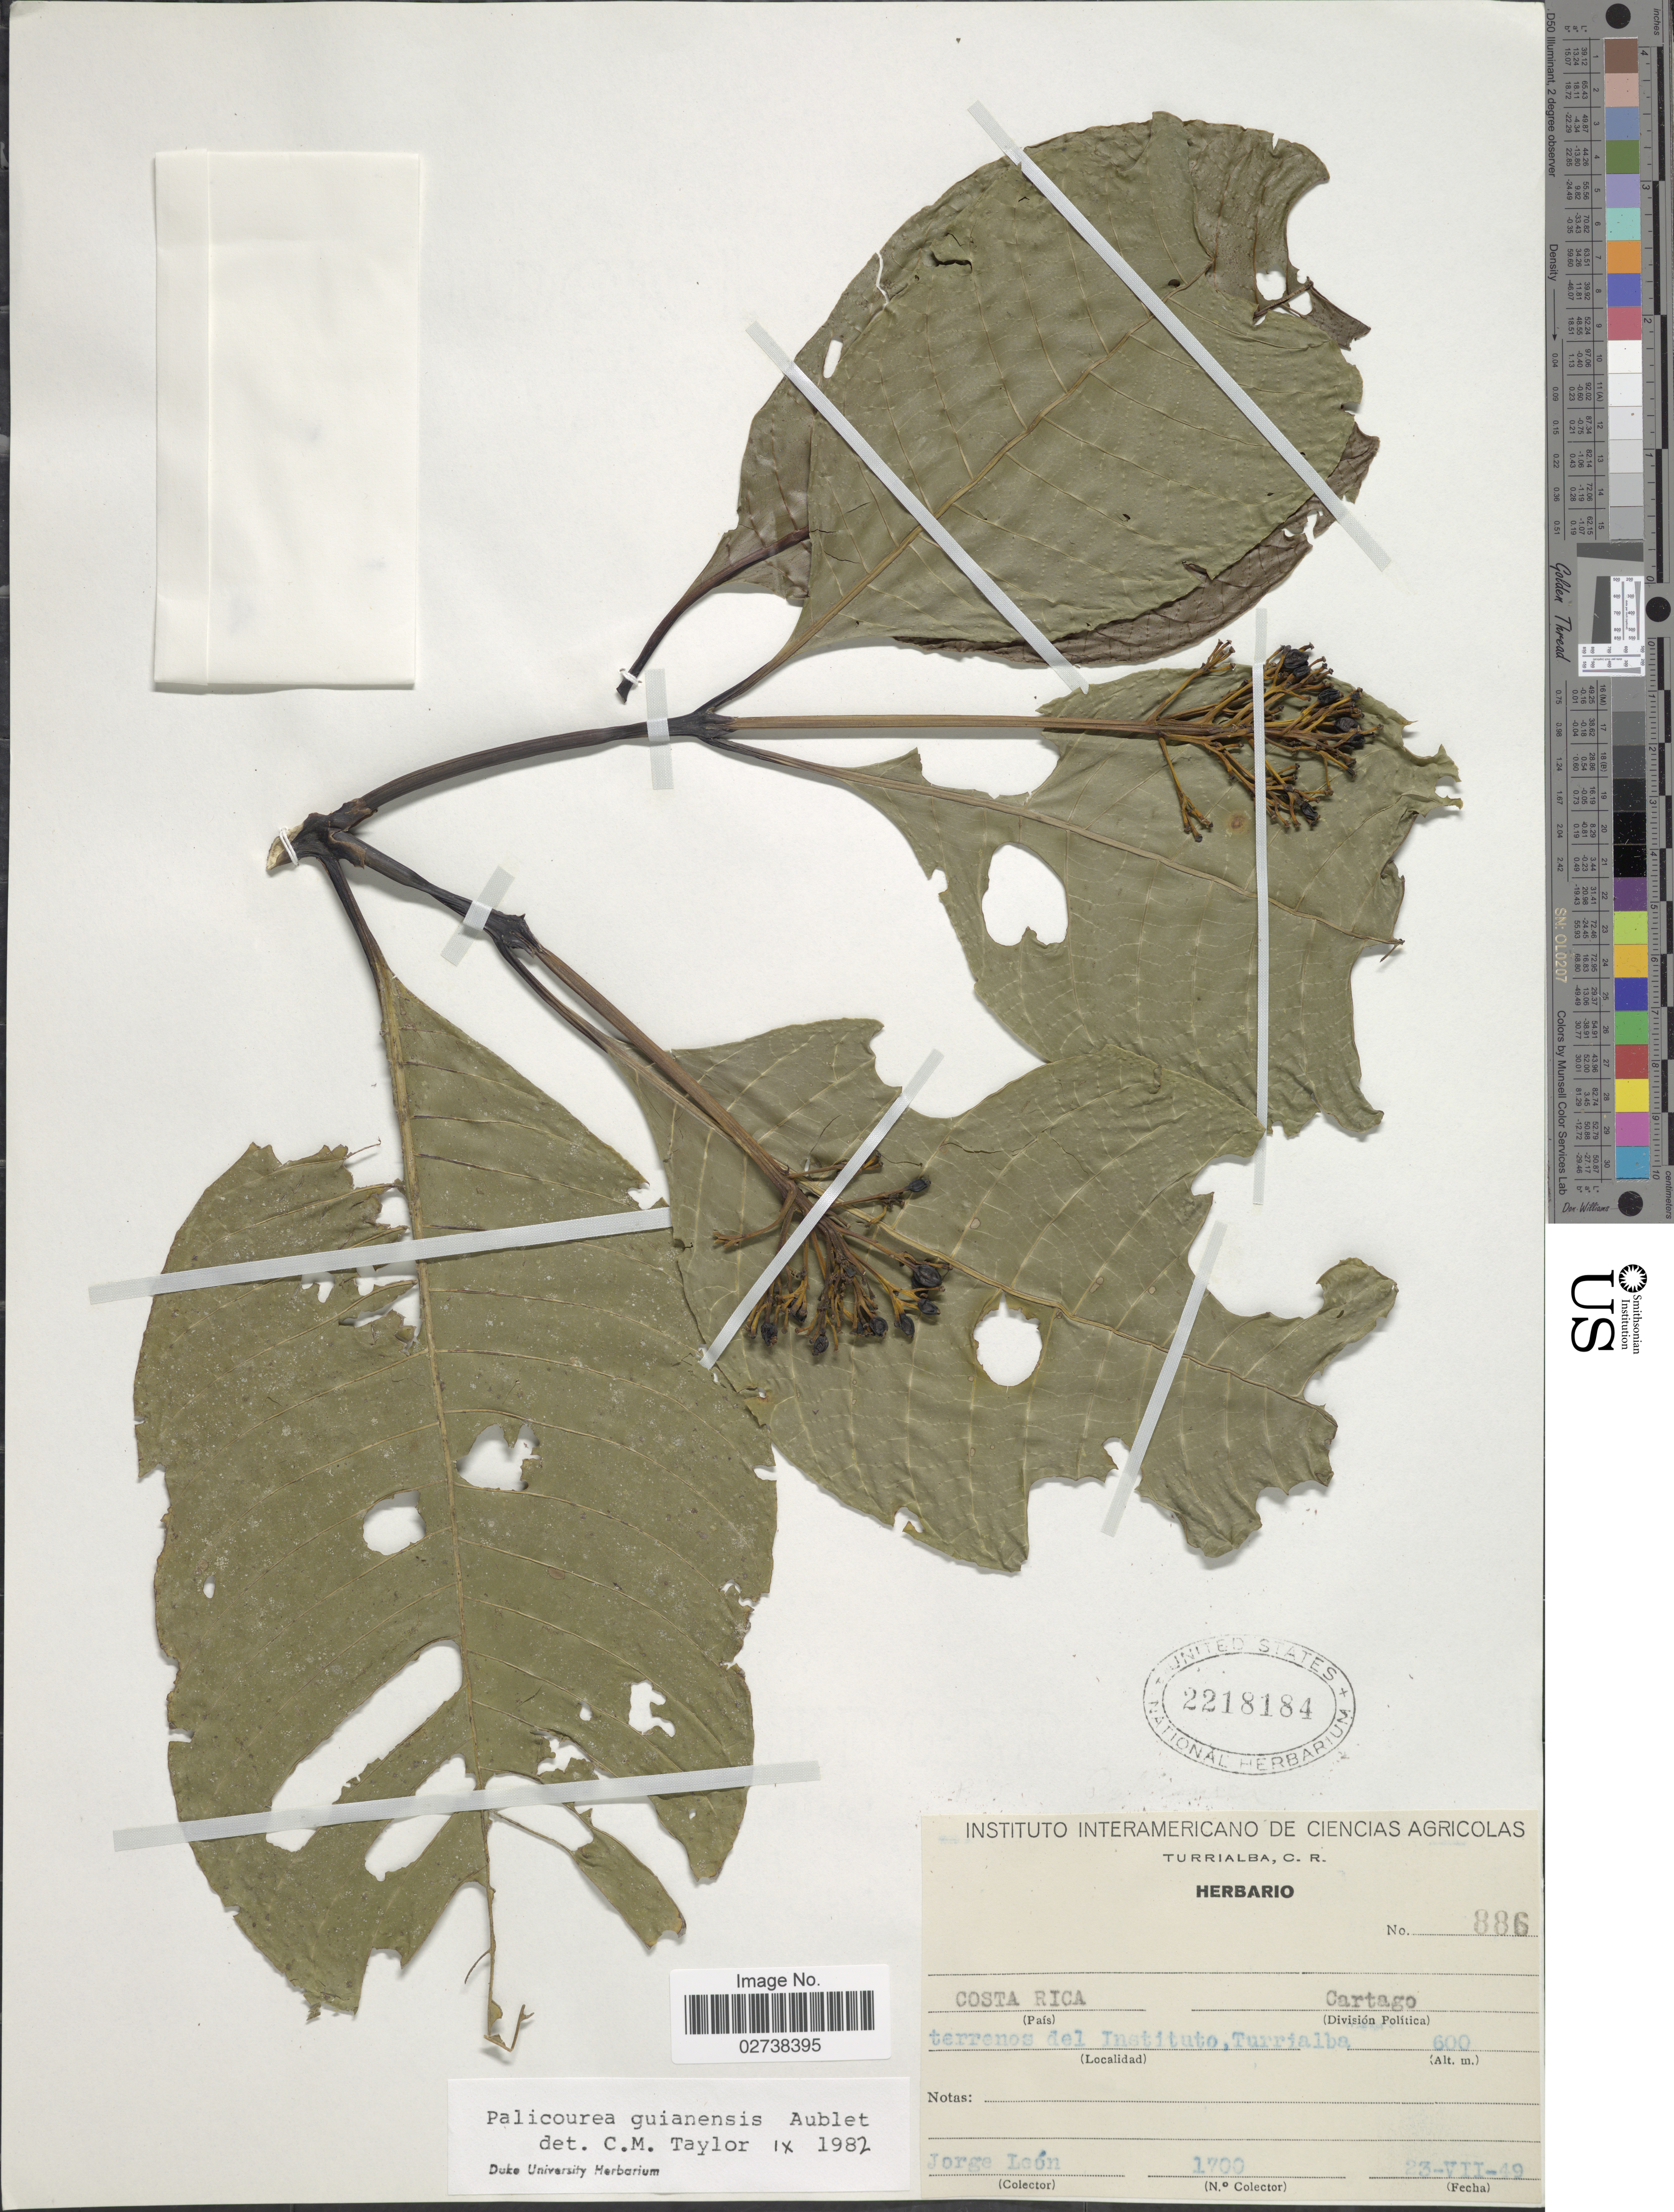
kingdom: Plantae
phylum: Tracheophyta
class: Magnoliopsida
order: Gentianales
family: Rubiaceae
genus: Palicourea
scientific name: Palicourea guianensis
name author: Aubl.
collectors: J. León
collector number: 1700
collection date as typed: Transcribed d/m/y: 23/7/49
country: Costa Rica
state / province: Cartago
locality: Terrenos del Instituto, Turrialba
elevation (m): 600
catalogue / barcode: US 2218184